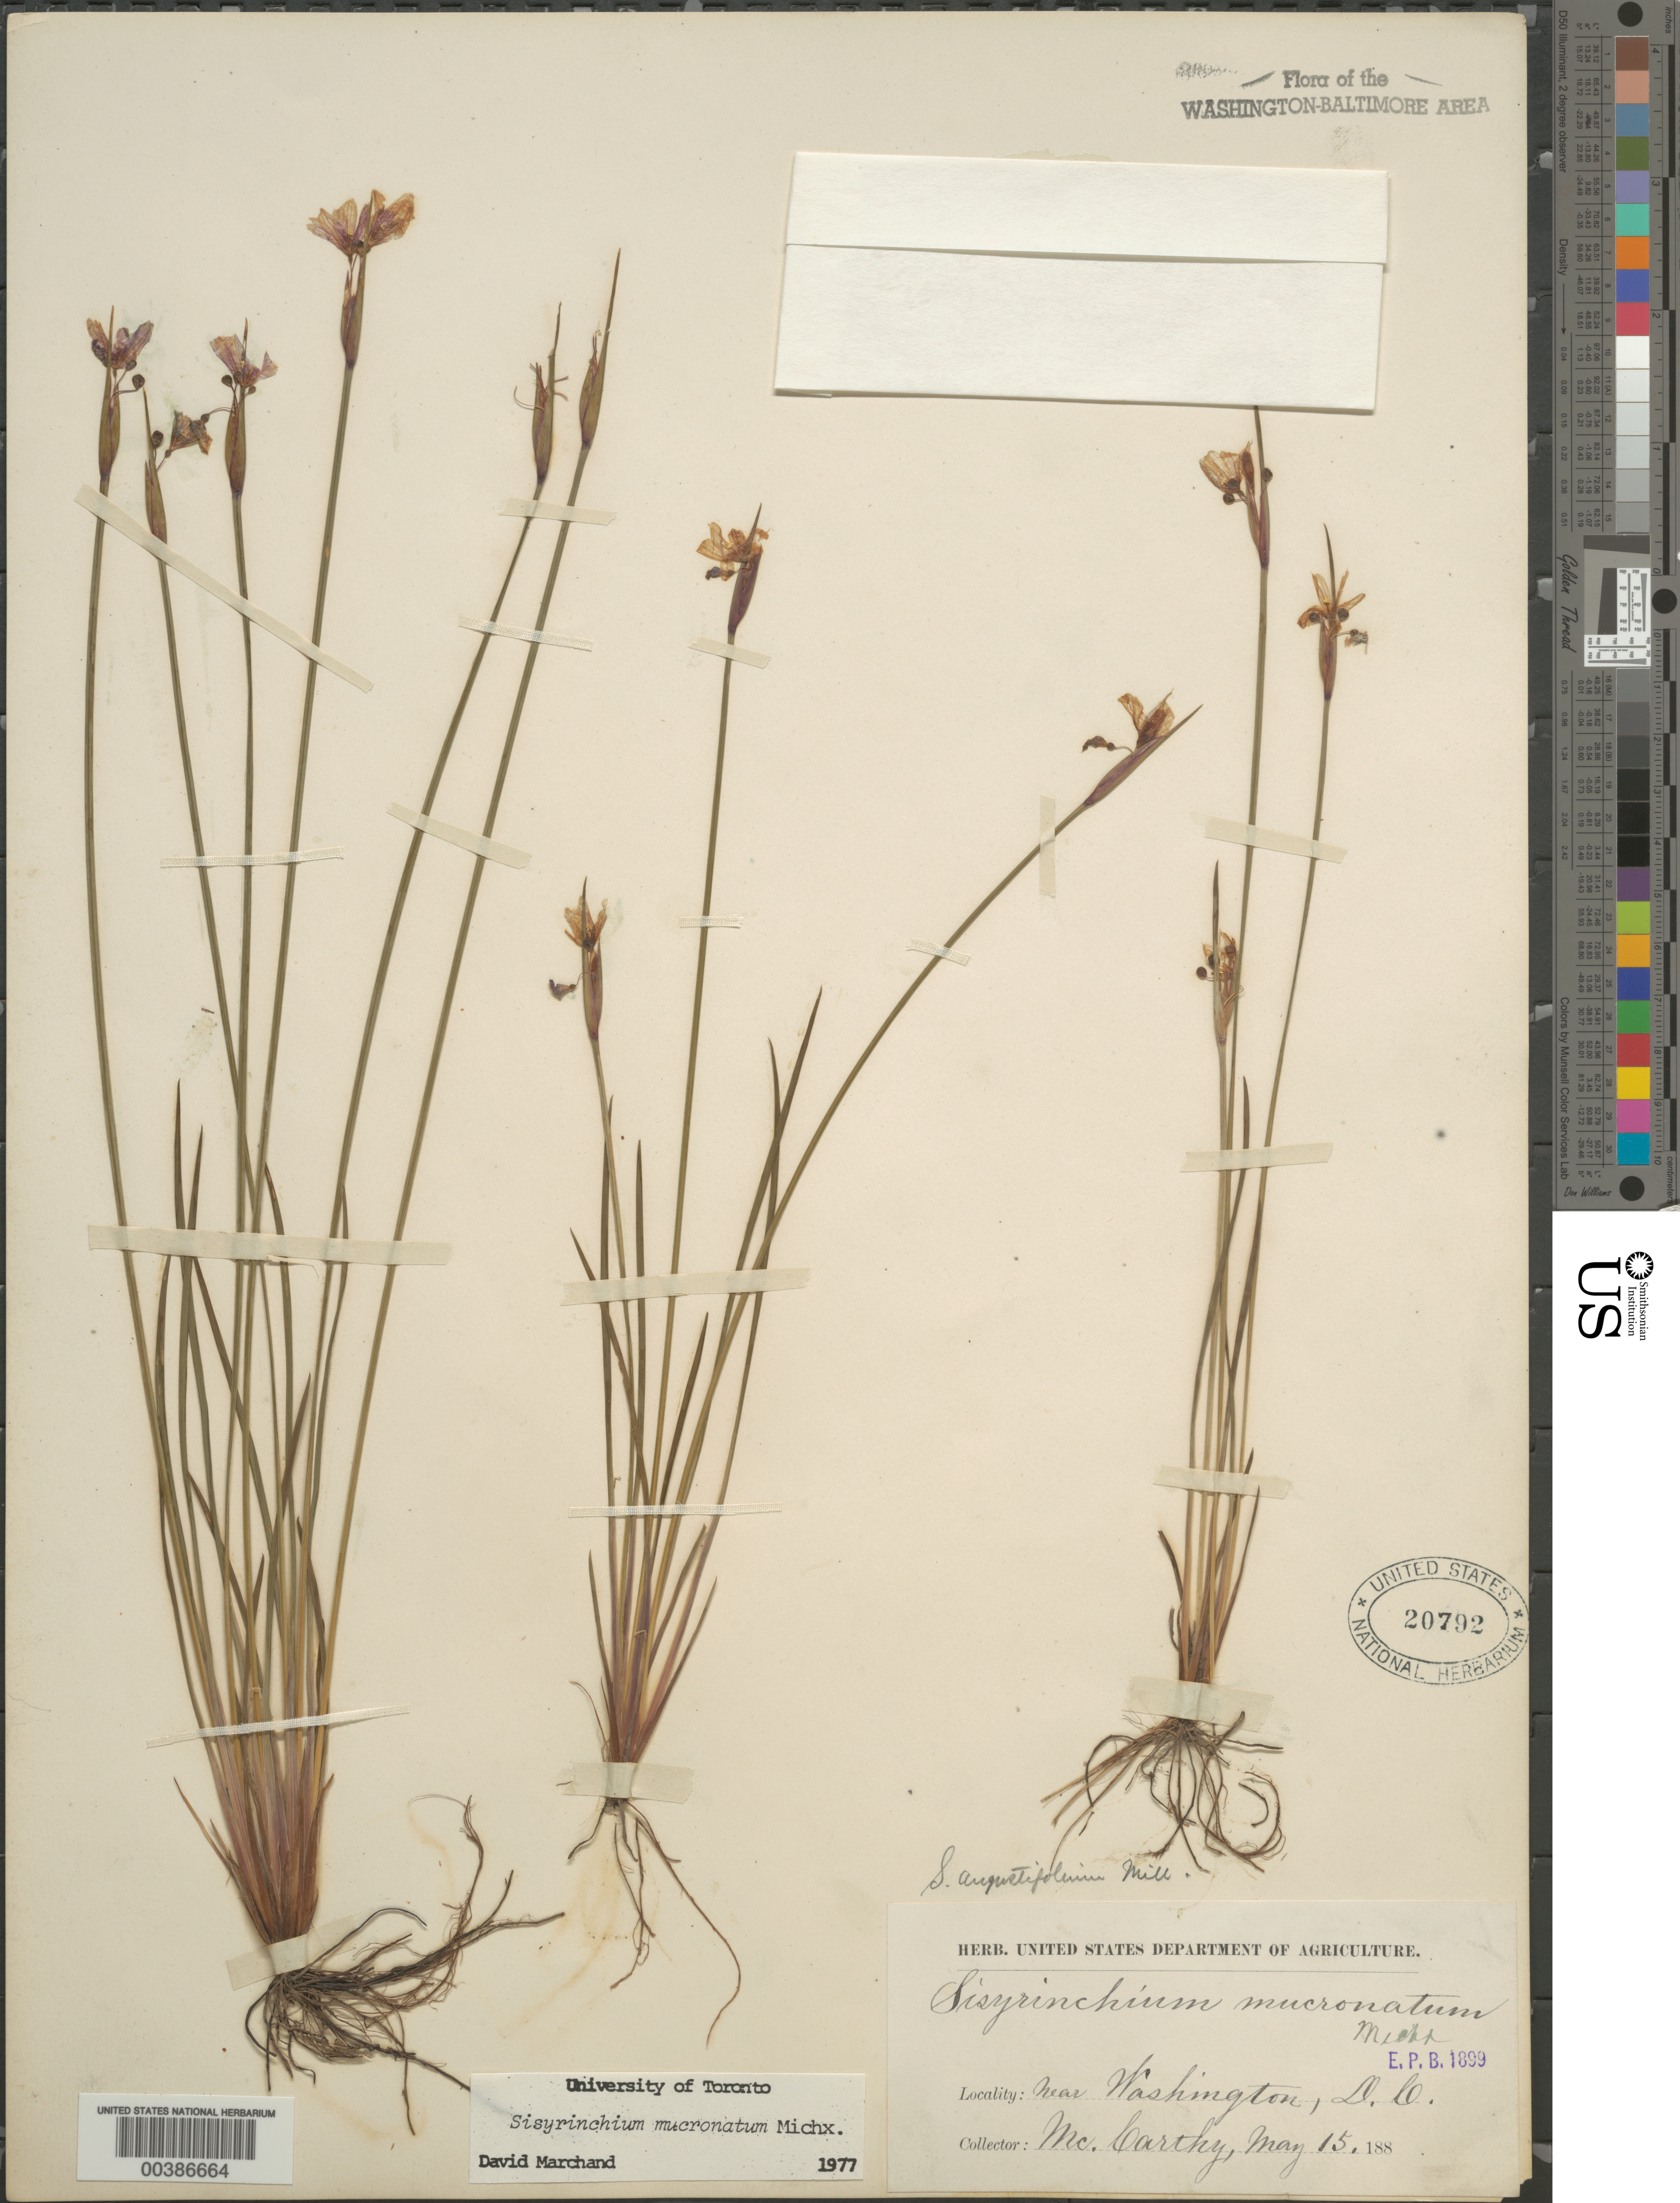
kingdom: Plantae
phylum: Tracheophyta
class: Liliopsida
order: Asparagales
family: Iridaceae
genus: Sisyrinchium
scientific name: Sisyrinchium mucronatum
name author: Michx.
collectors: G. McCarthy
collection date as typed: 15 May 1888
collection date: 1888-05-15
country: United States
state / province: District of Columbia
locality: Washington DC area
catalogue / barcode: US 20792